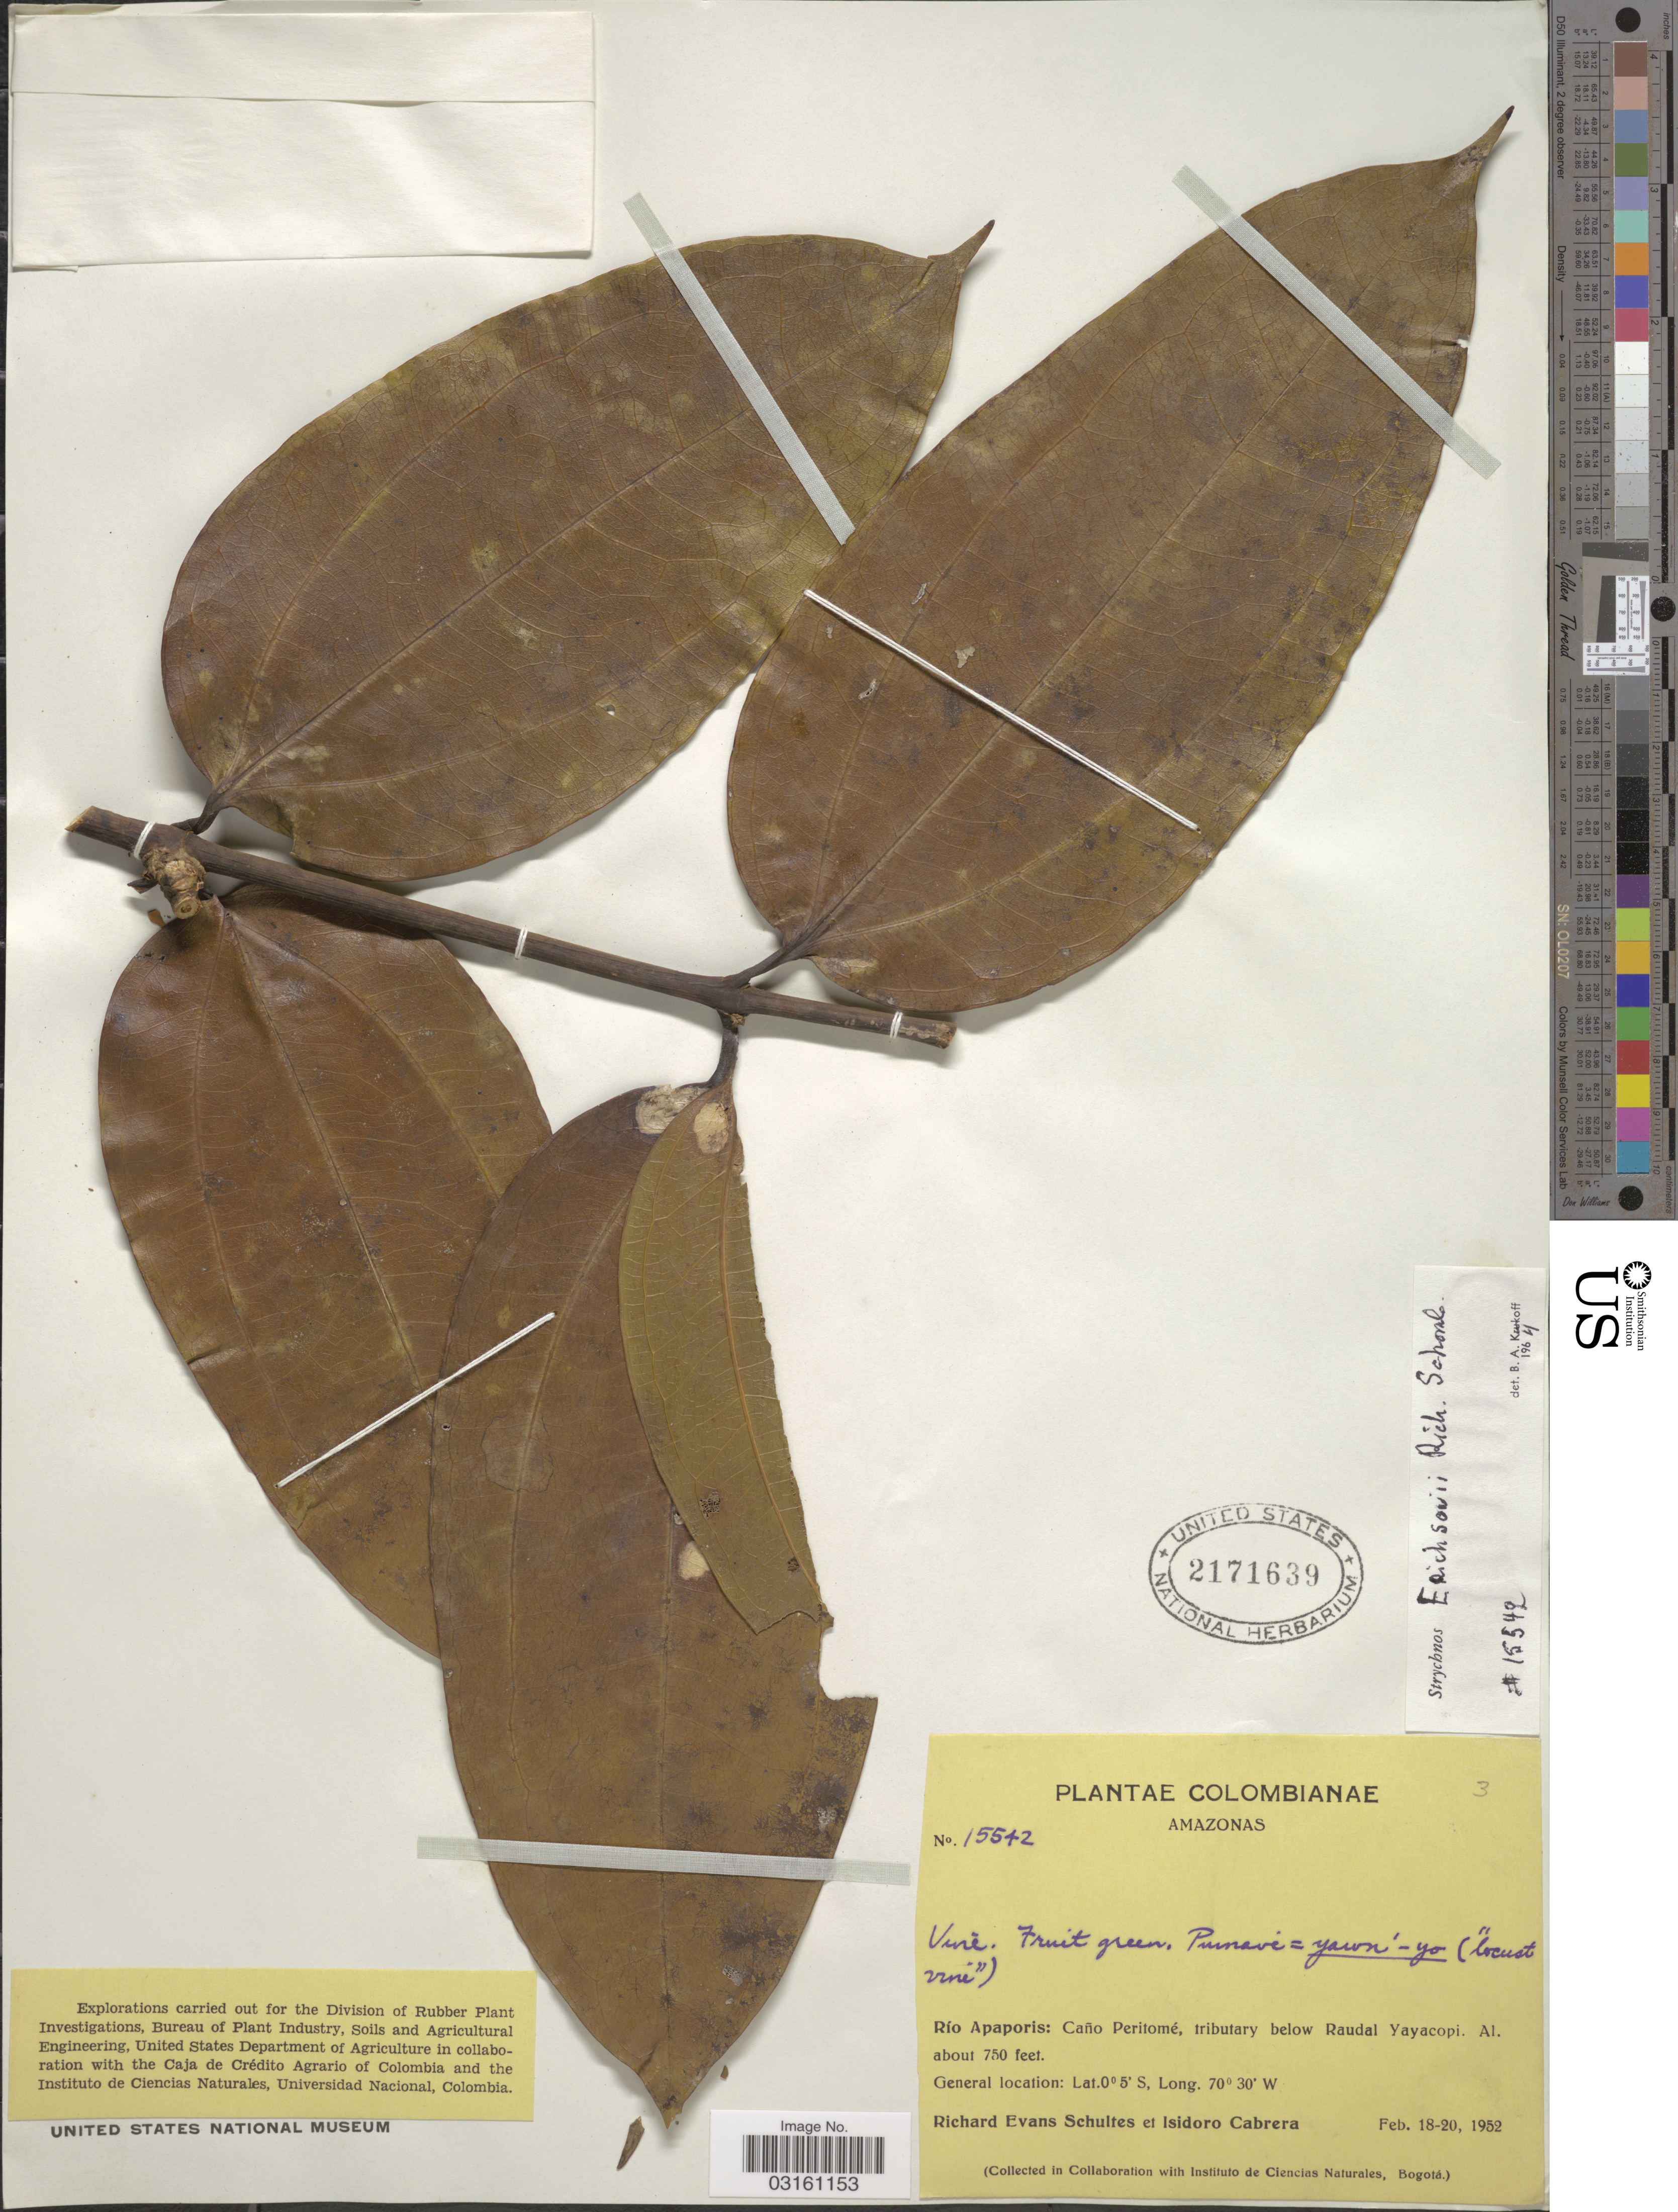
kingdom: Plantae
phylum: Tracheophyta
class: Magnoliopsida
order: Gentianales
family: Loganiaceae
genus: Strychnos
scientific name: Strychnos erichsonii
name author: R.H. Schomb. ex Progel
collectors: R. E. Schultes & I. Cabrera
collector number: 15542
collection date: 1952-02-18/1952-02-20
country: Colombia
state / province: Amazônas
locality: Río Apaporis: Caño Peritomé, tributary below Raudal Yayacopi.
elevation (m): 229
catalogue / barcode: US 2171639